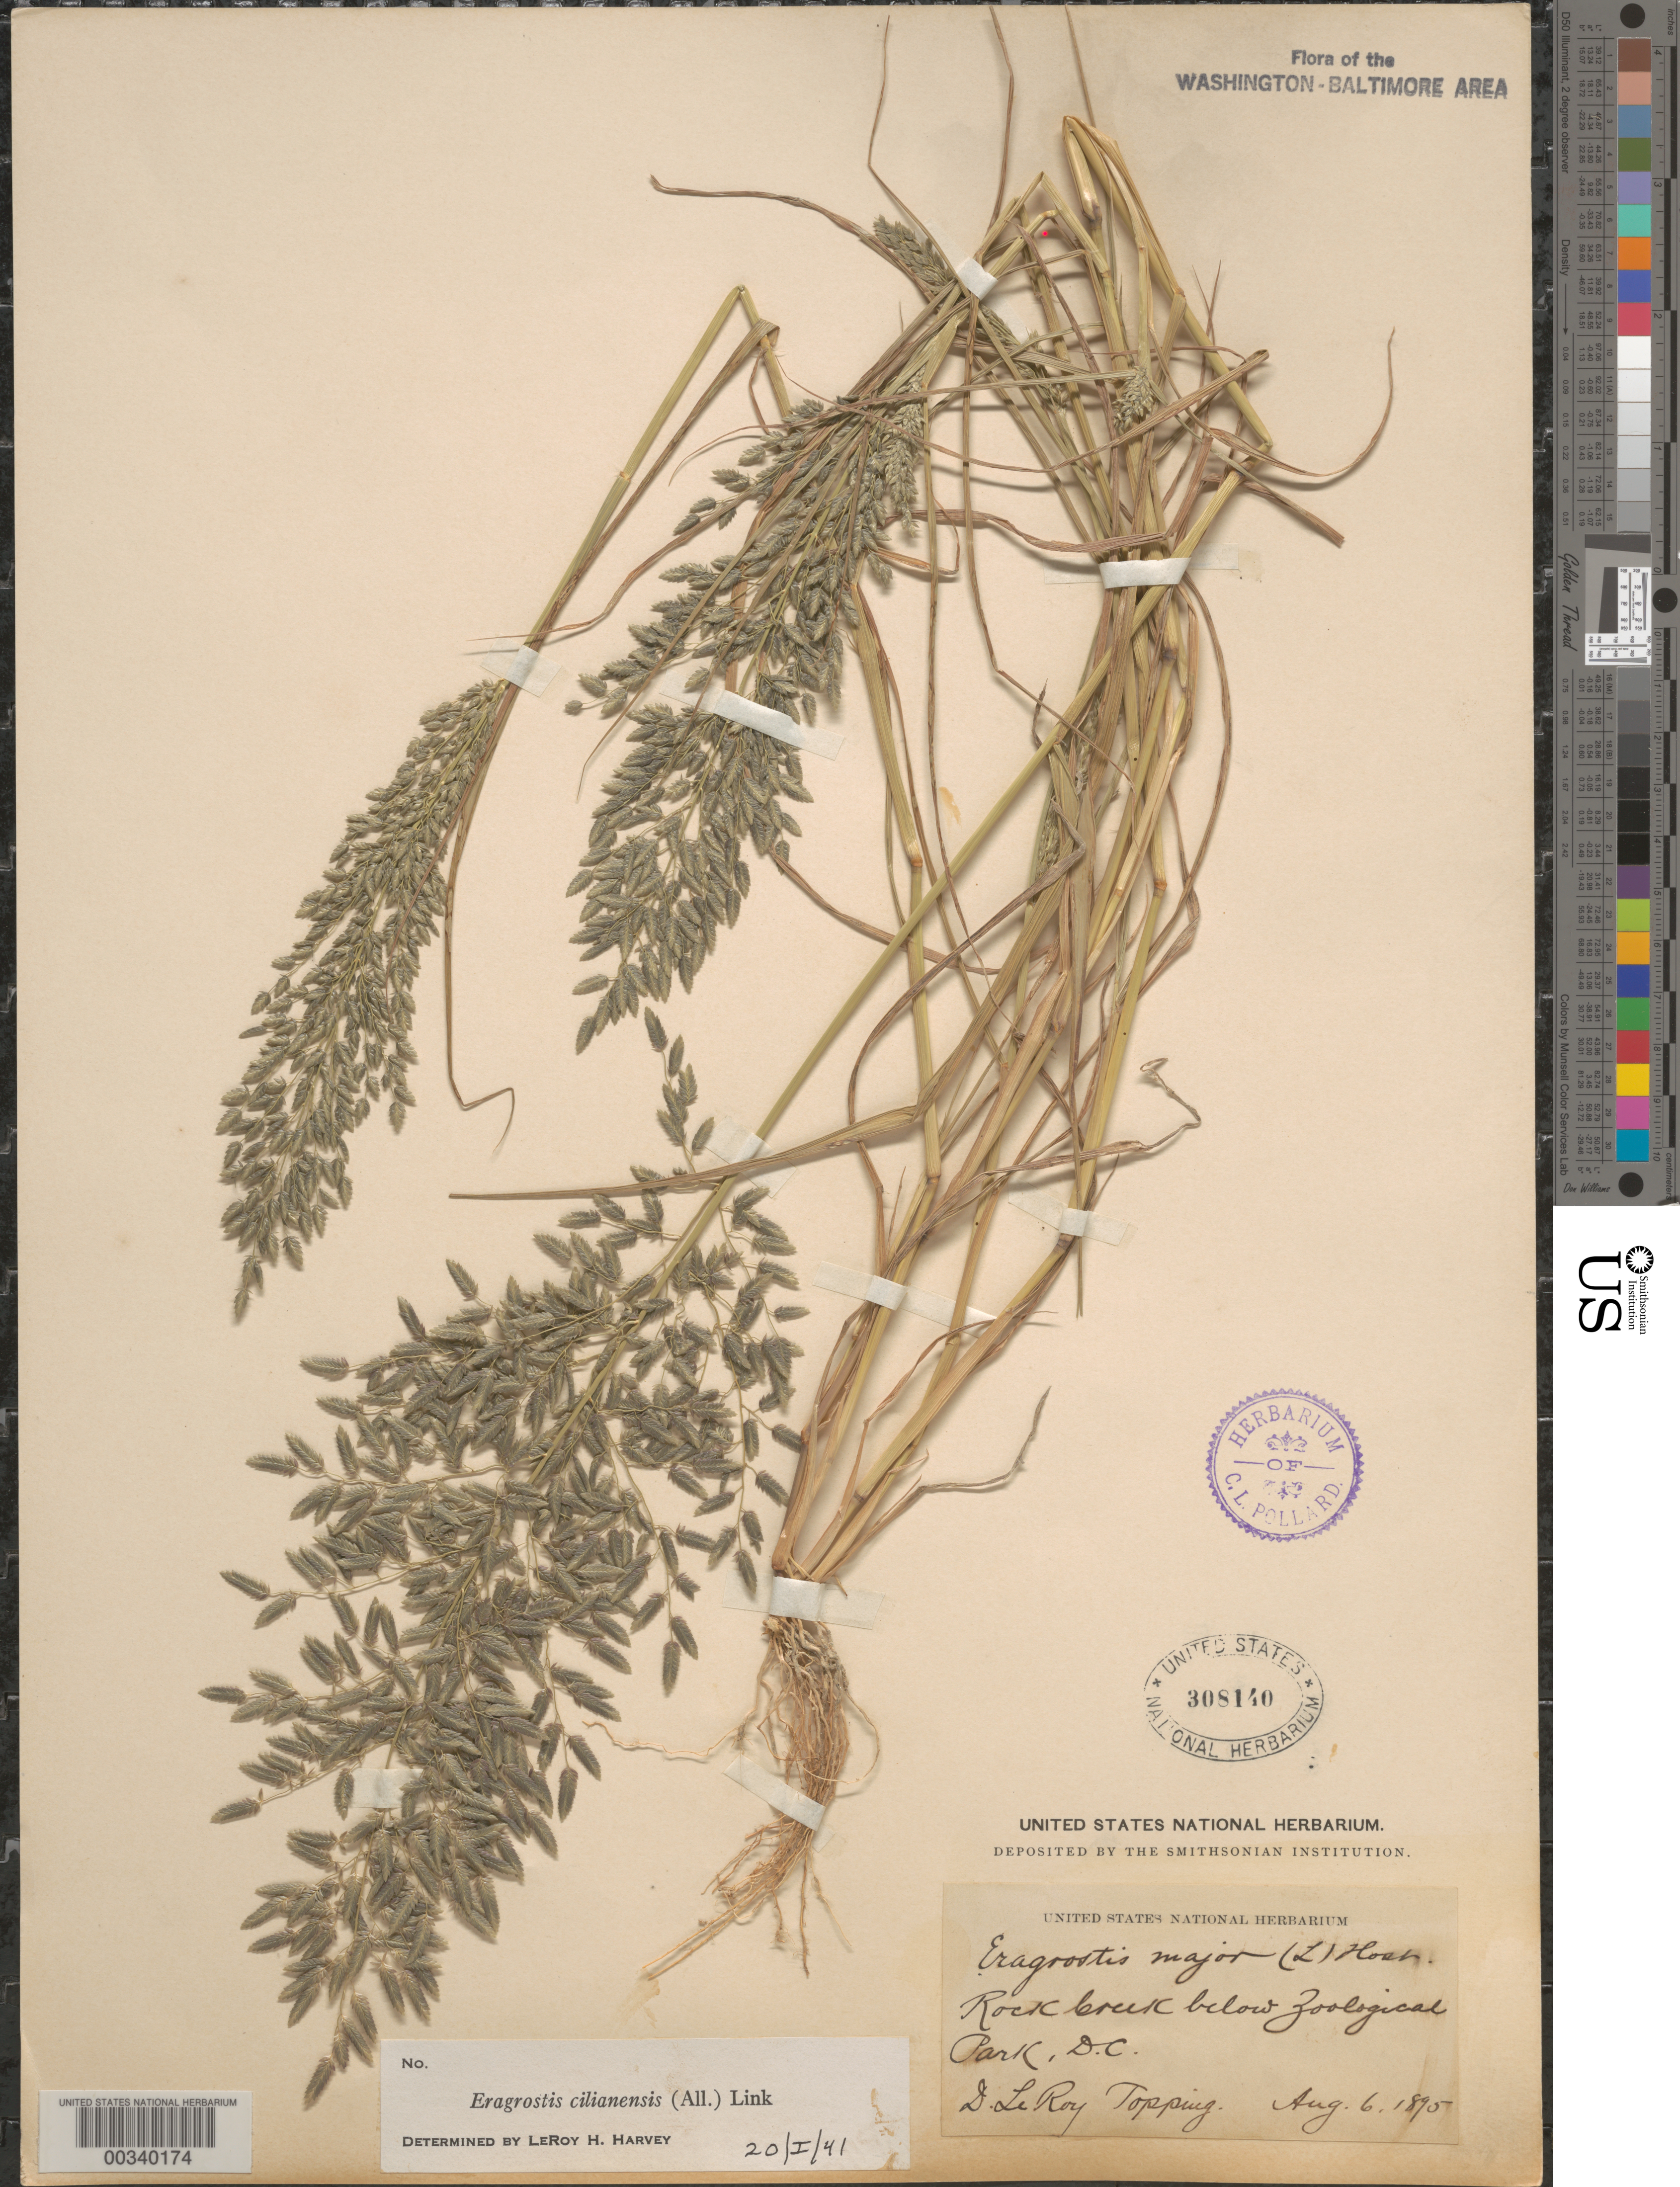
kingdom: Plantae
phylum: Tracheophyta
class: Liliopsida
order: Poales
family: Poaceae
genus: Eragrostis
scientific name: Eragrostis cilianensis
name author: (Bellardi) Vignolo ex Janch.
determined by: Harvey, L. H.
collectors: D. L. Topping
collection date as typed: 06 Aug 1895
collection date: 1895-08-06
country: United States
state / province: District of Columbia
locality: Rock Creek below Zoological Park Rock Creek Park and Vicinity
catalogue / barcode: US 308140